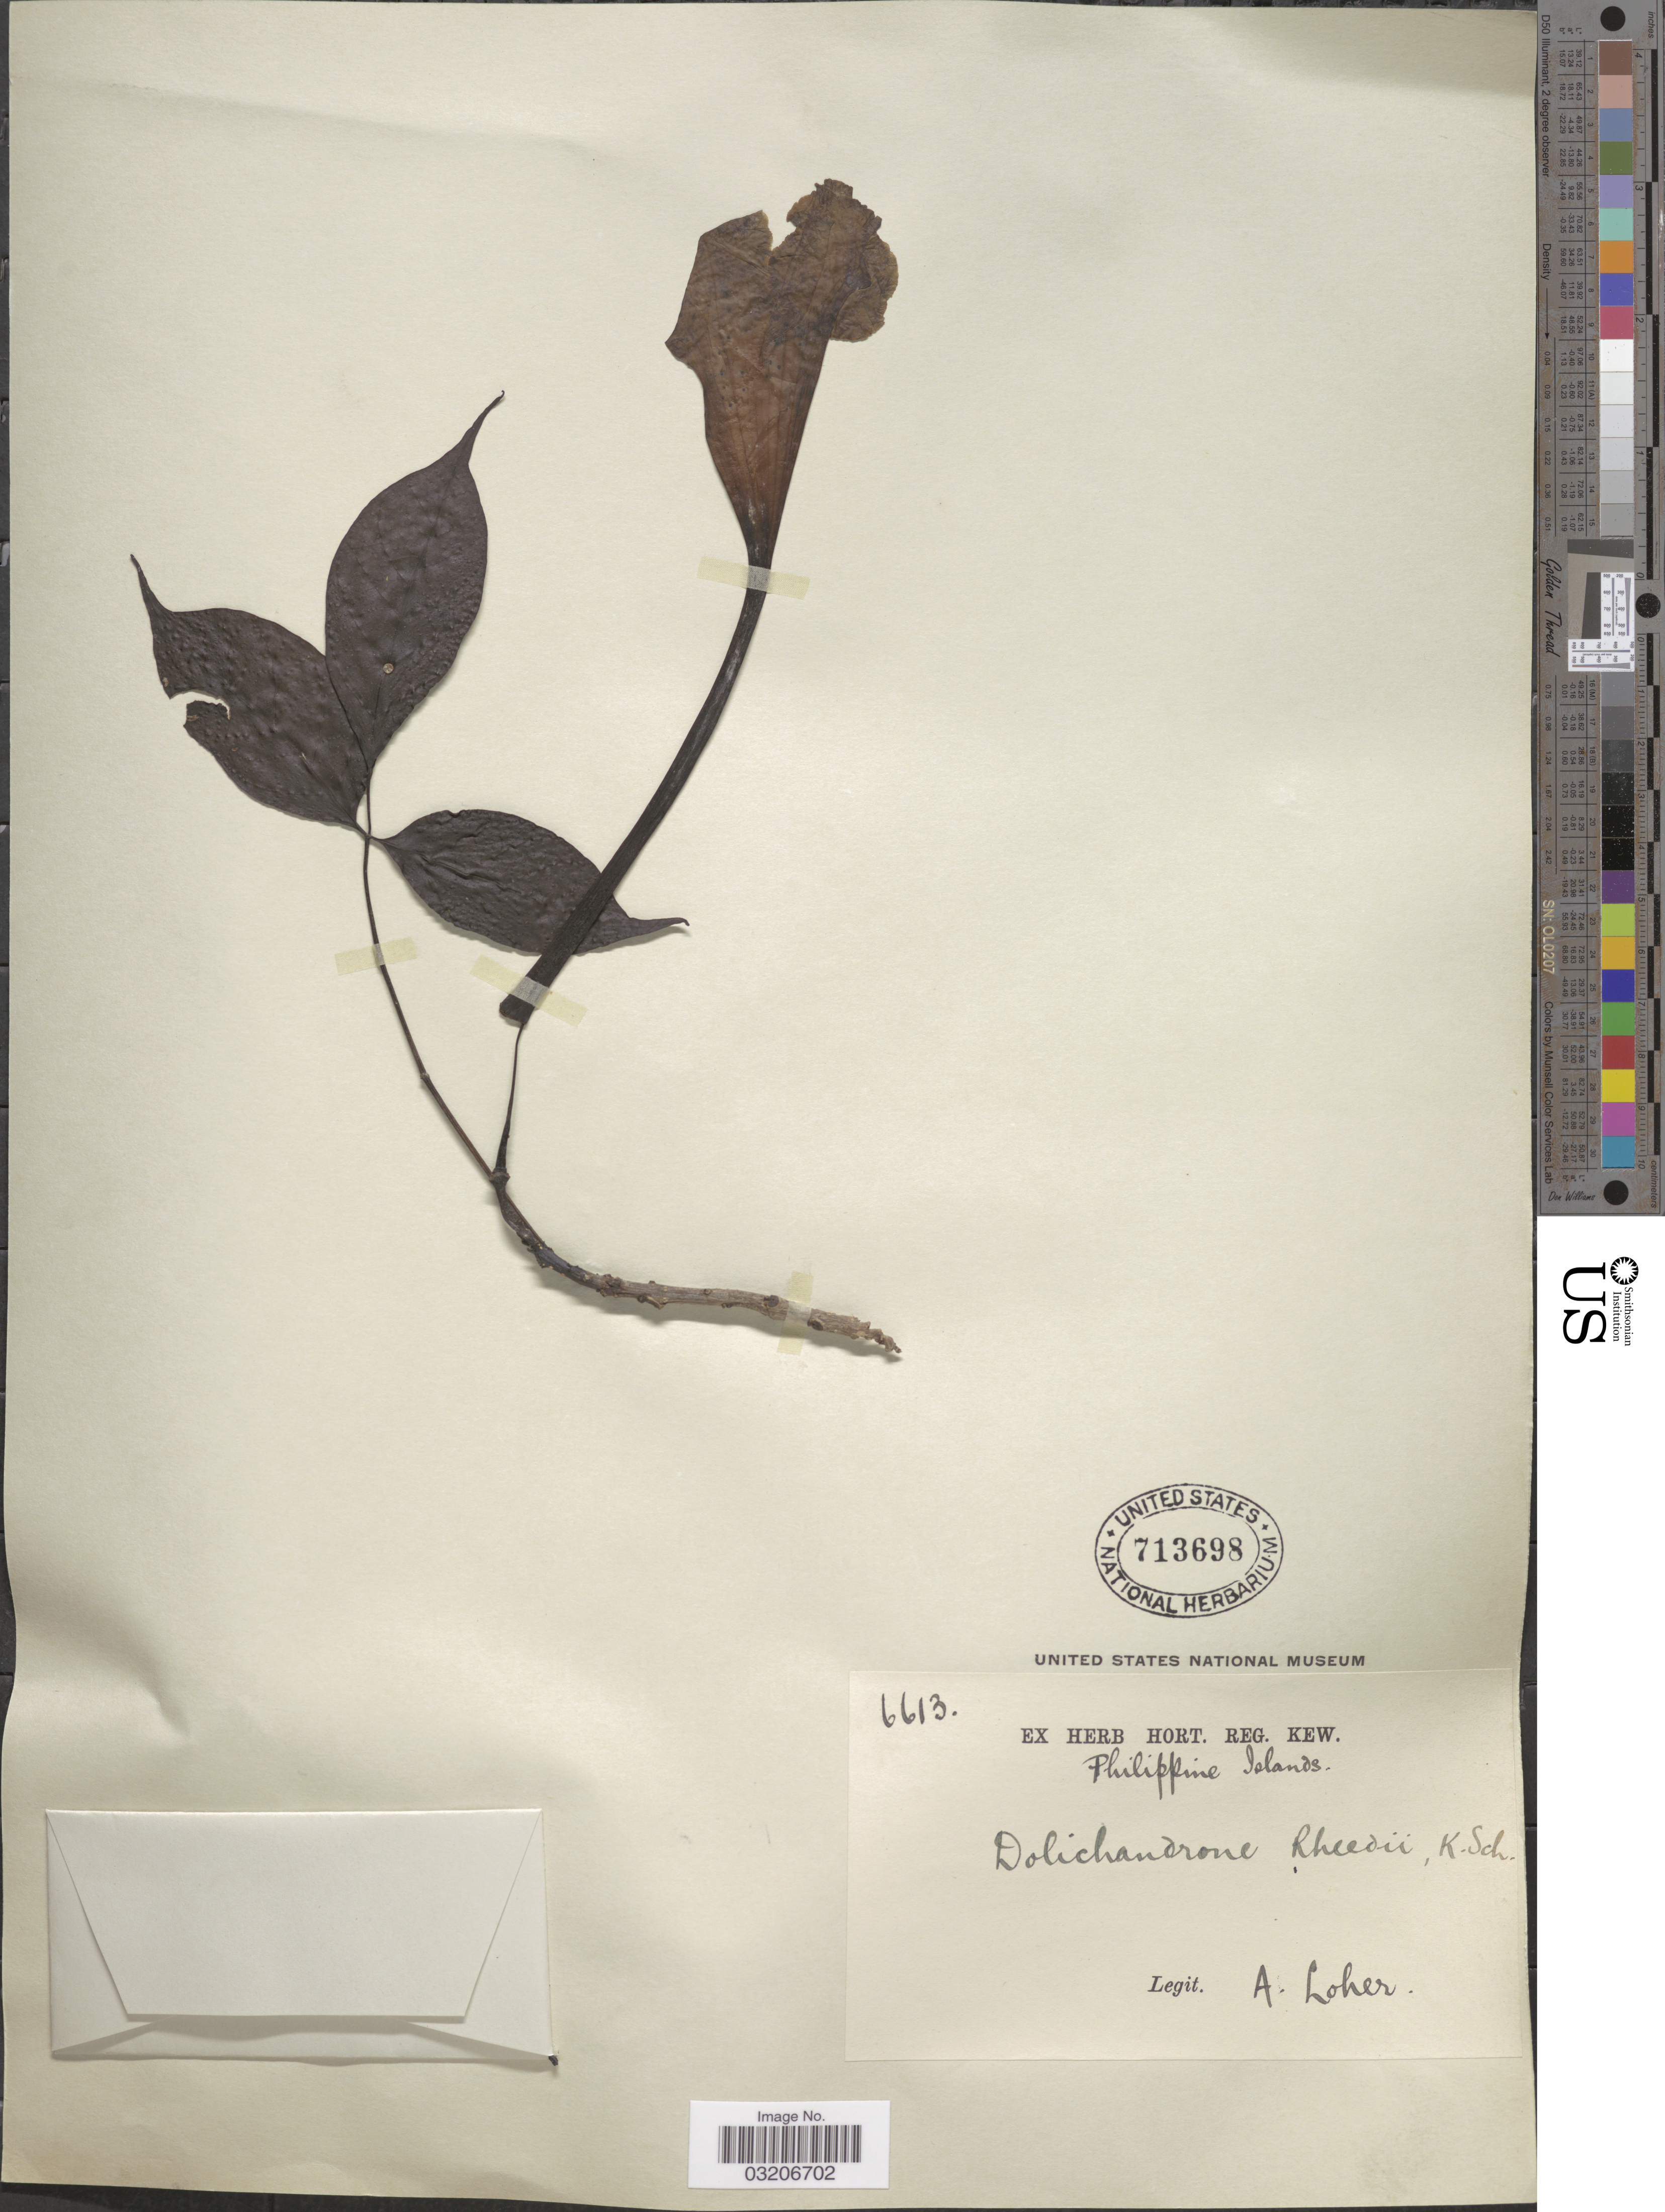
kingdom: Plantae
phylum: Tracheophyta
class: Magnoliopsida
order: Lamiales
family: Bignoniaceae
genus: Dolichandrone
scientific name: Dolichandrone spathacea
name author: (L. f.) K. Schum.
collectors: A. Loher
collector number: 6613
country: Philippines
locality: Philippine Islands.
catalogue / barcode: US 713698